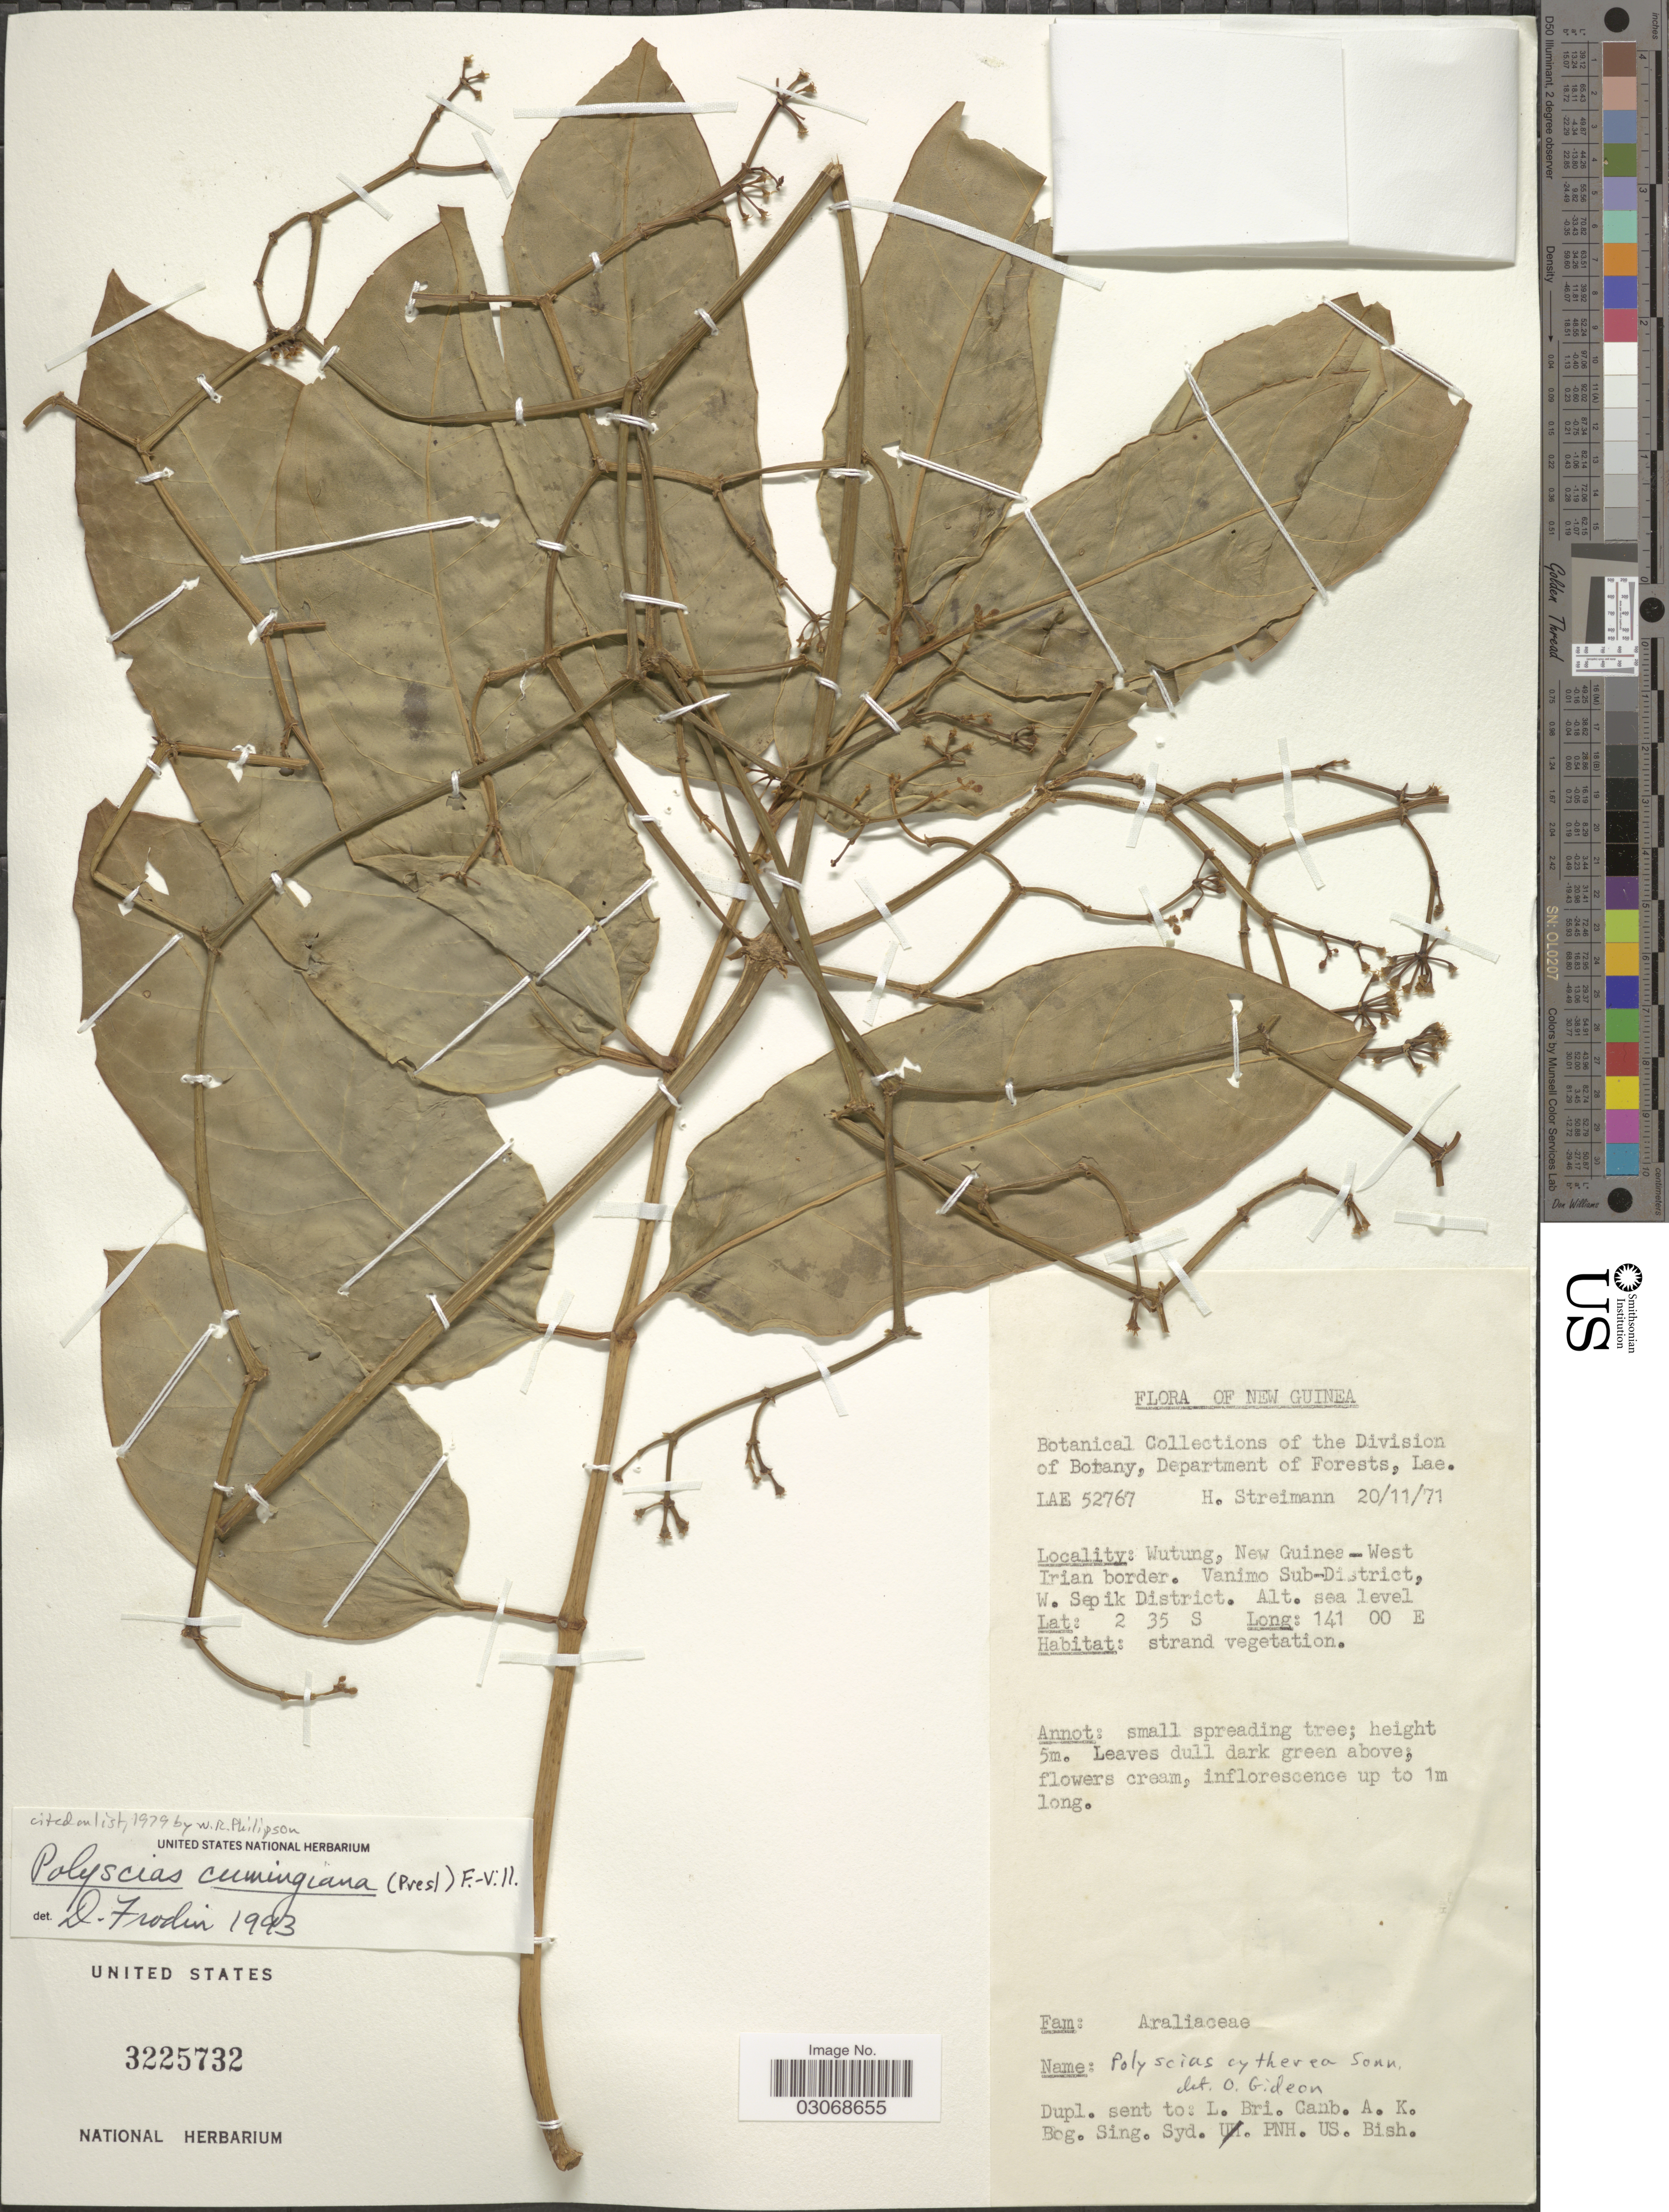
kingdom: Plantae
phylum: Tracheophyta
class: Magnoliopsida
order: Apiales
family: Araliaceae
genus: Polyscias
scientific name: Polyscias cumingiana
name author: (C. Presl) Fern.-Vill.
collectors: H. Streimann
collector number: LAE52767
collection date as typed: Transcribed d/m/y: 20/11/71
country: Papua New Guinea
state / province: Sandaun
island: New Guinea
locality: New Guinea, Wutung, New Guinea-West Irian border. Vanimo Sub-District, W. Sepik District.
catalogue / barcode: US 3225732